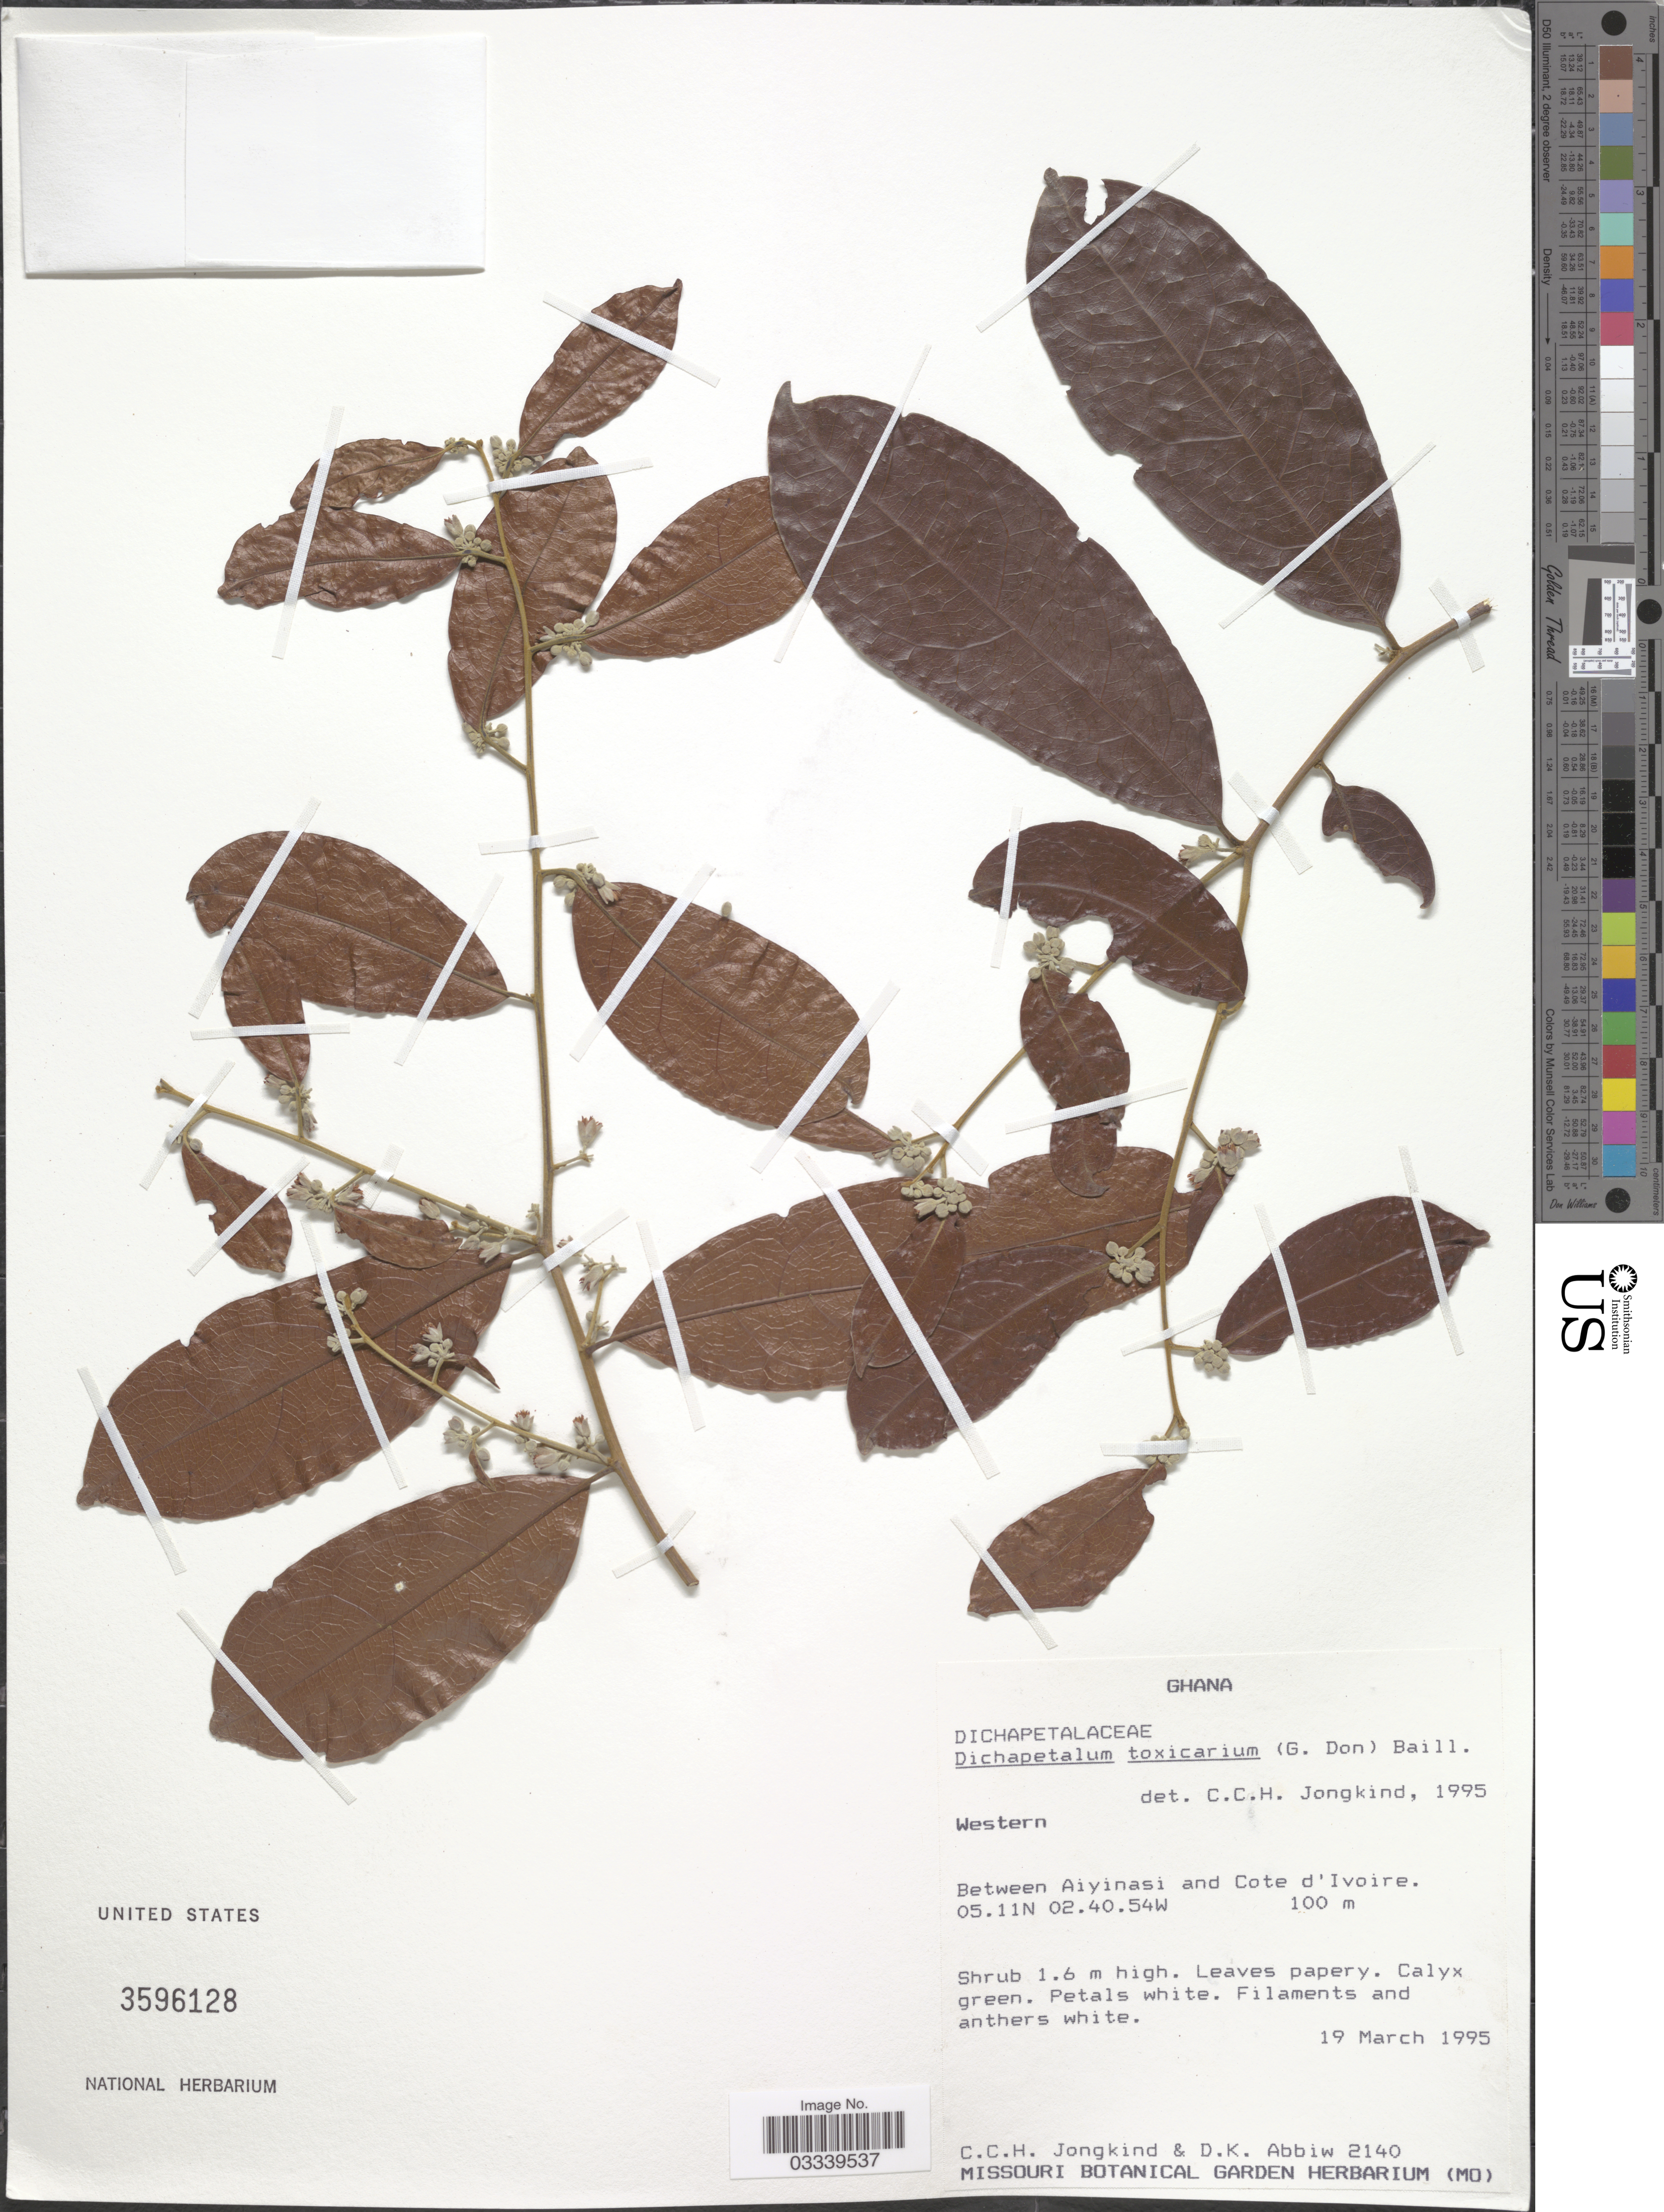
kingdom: Plantae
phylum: Tracheophyta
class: Magnoliopsida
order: Malpighiales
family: Dichapetalaceae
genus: Dichapetalum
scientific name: Dichapetalum toxicarium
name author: Baill.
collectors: C. C. Jongkind & D. K. Abbiw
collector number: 2140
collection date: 1995-03-19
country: Ghana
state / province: Western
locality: Between Aiuinasi and Cote d'Ivoire.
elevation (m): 100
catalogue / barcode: US 3596128